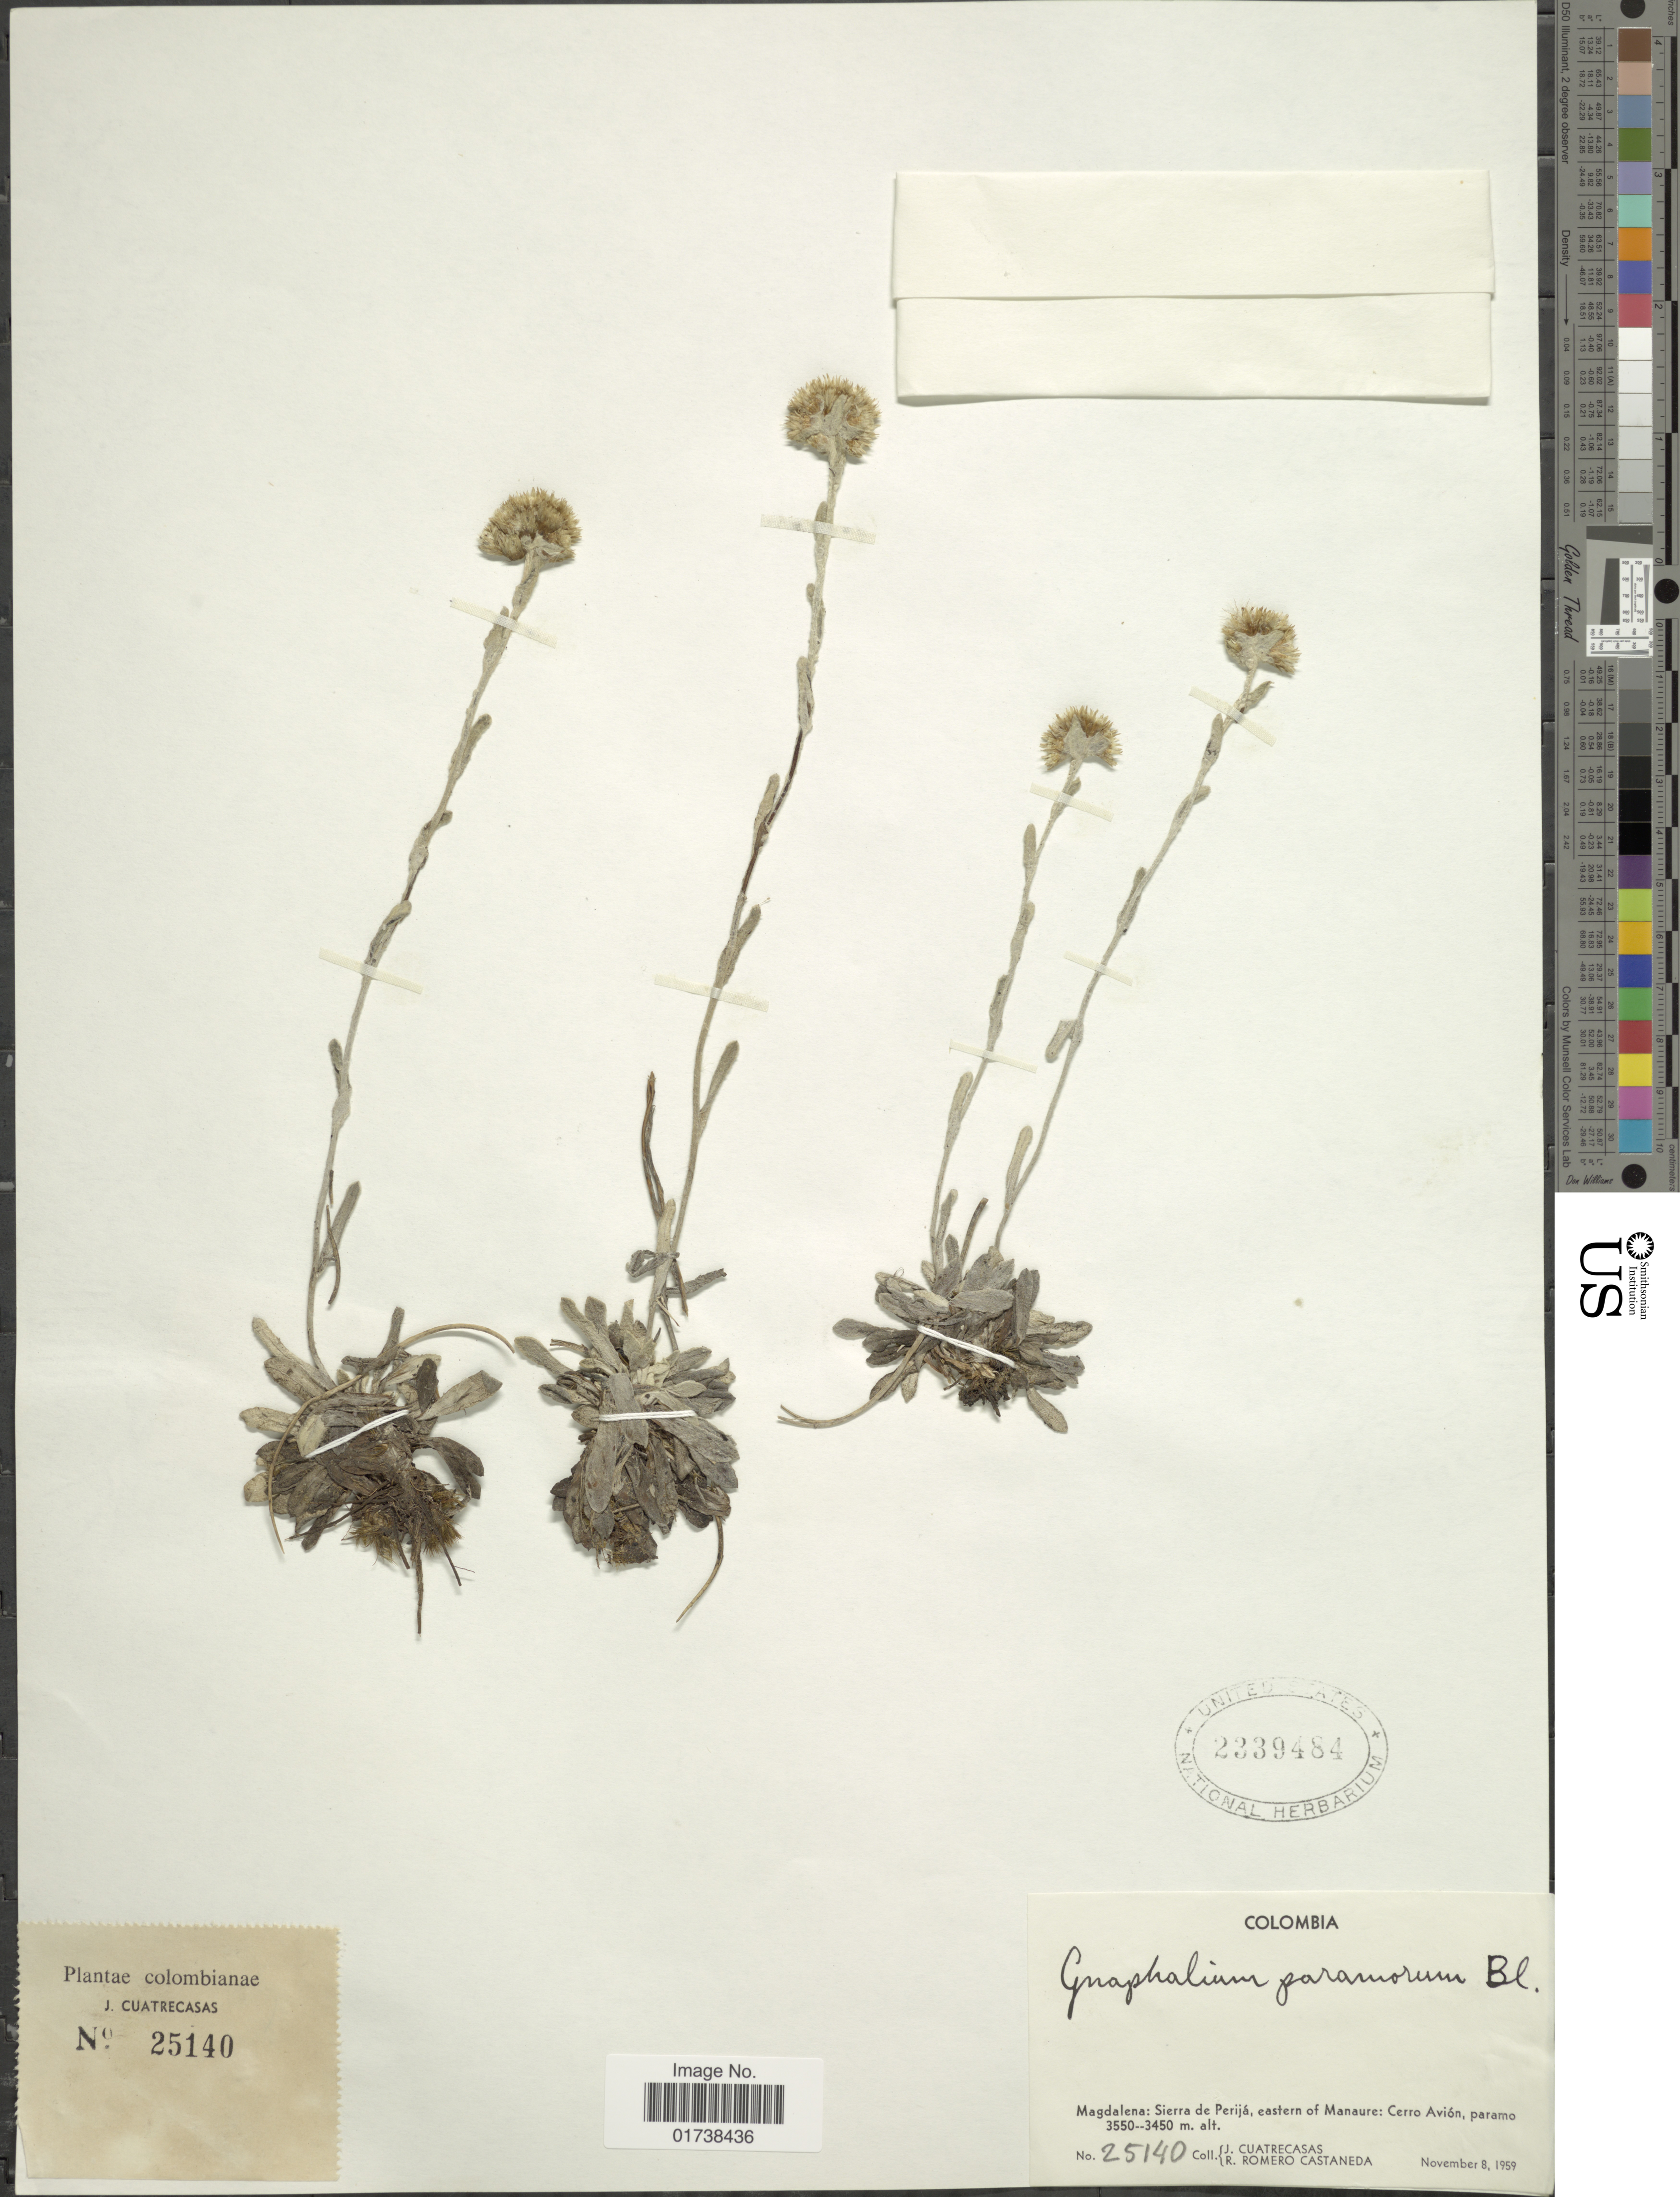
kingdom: Plantae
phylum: Tracheophyta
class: Magnoliopsida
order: Asterales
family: Asteraceae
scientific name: Orognaphalon paramorum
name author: (S.F. Blake) G.L. Nesom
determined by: Nesom, Guy L.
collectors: J. Cuatrecasas & R. Romero Castañeda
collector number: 25140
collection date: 1959-11-08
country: Colombia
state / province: Magdalena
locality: Sierra de Perija, eastern Manaure: Cerro Avion, paramo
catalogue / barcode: US 2339484